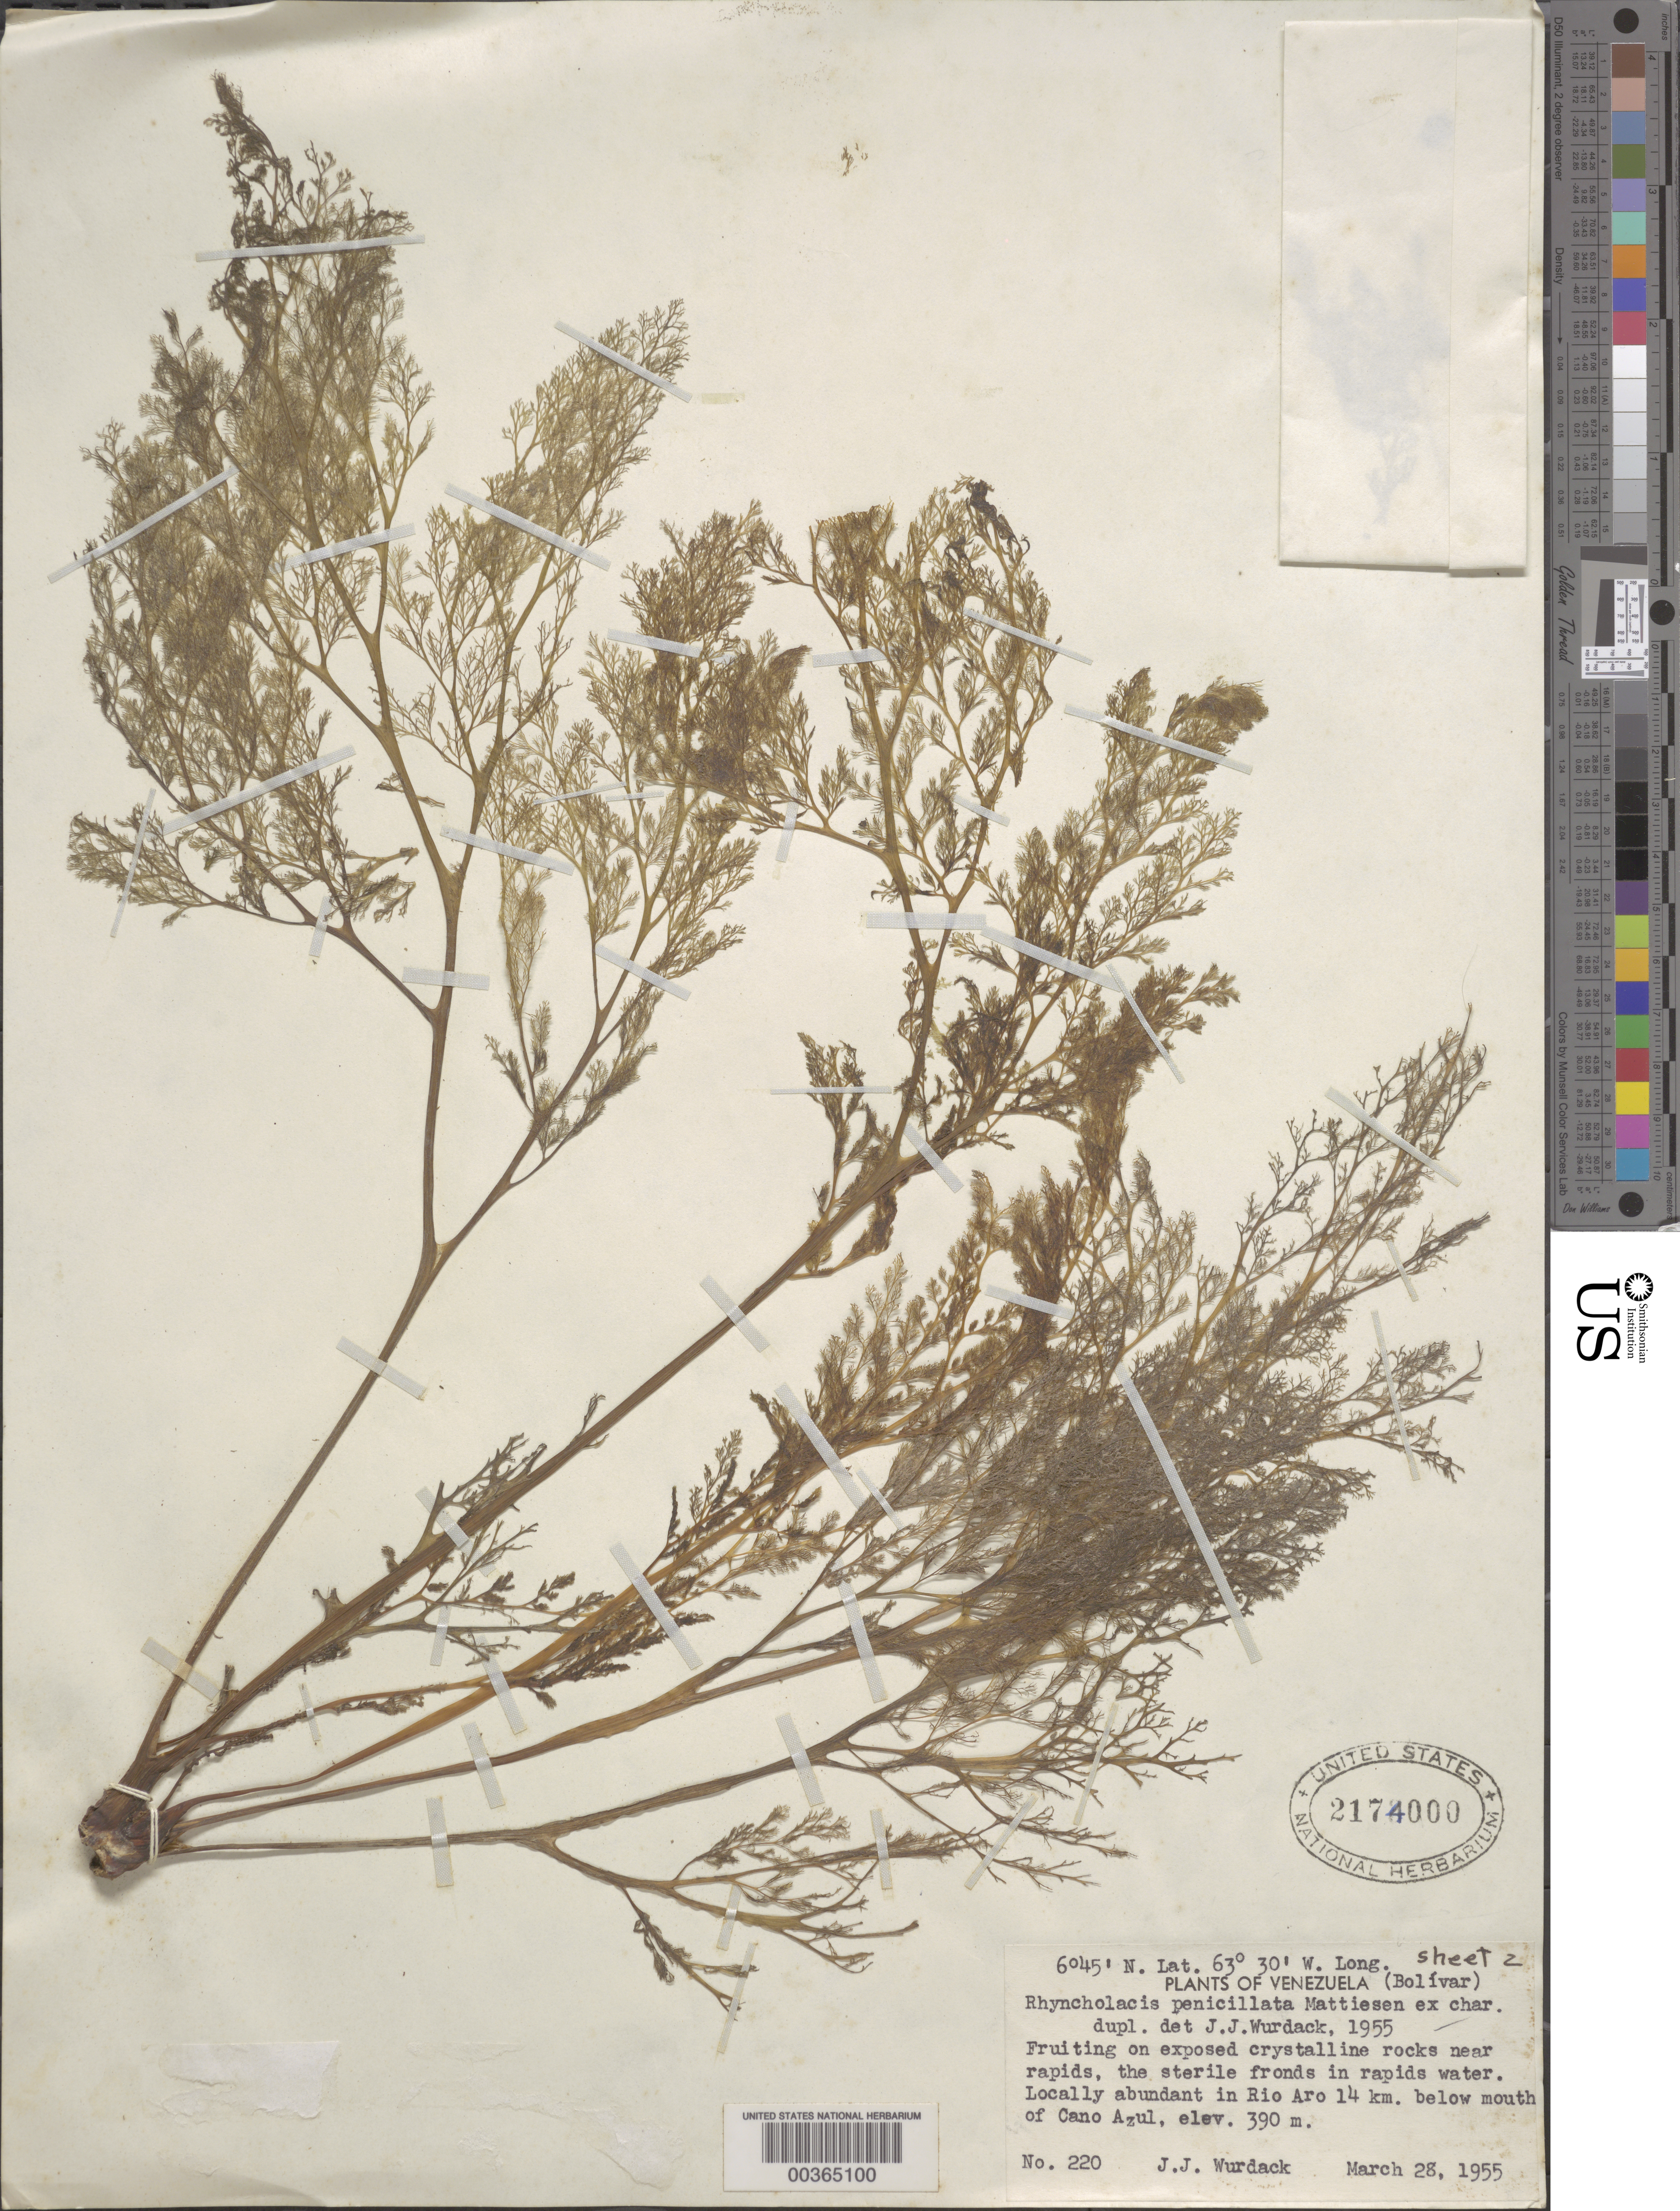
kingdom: Plantae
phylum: Tracheophyta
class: Magnoliopsida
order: Malpighiales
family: Podostemaceae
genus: Rhyncholacis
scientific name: Rhyncholacis penicillata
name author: Matthiesen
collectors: J. J. Wurdack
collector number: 220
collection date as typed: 28 Mar 1955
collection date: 1955-03-28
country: Venezuela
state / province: Bolivar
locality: Rio aro below mouth of cano azul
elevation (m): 390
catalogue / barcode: US 2174000